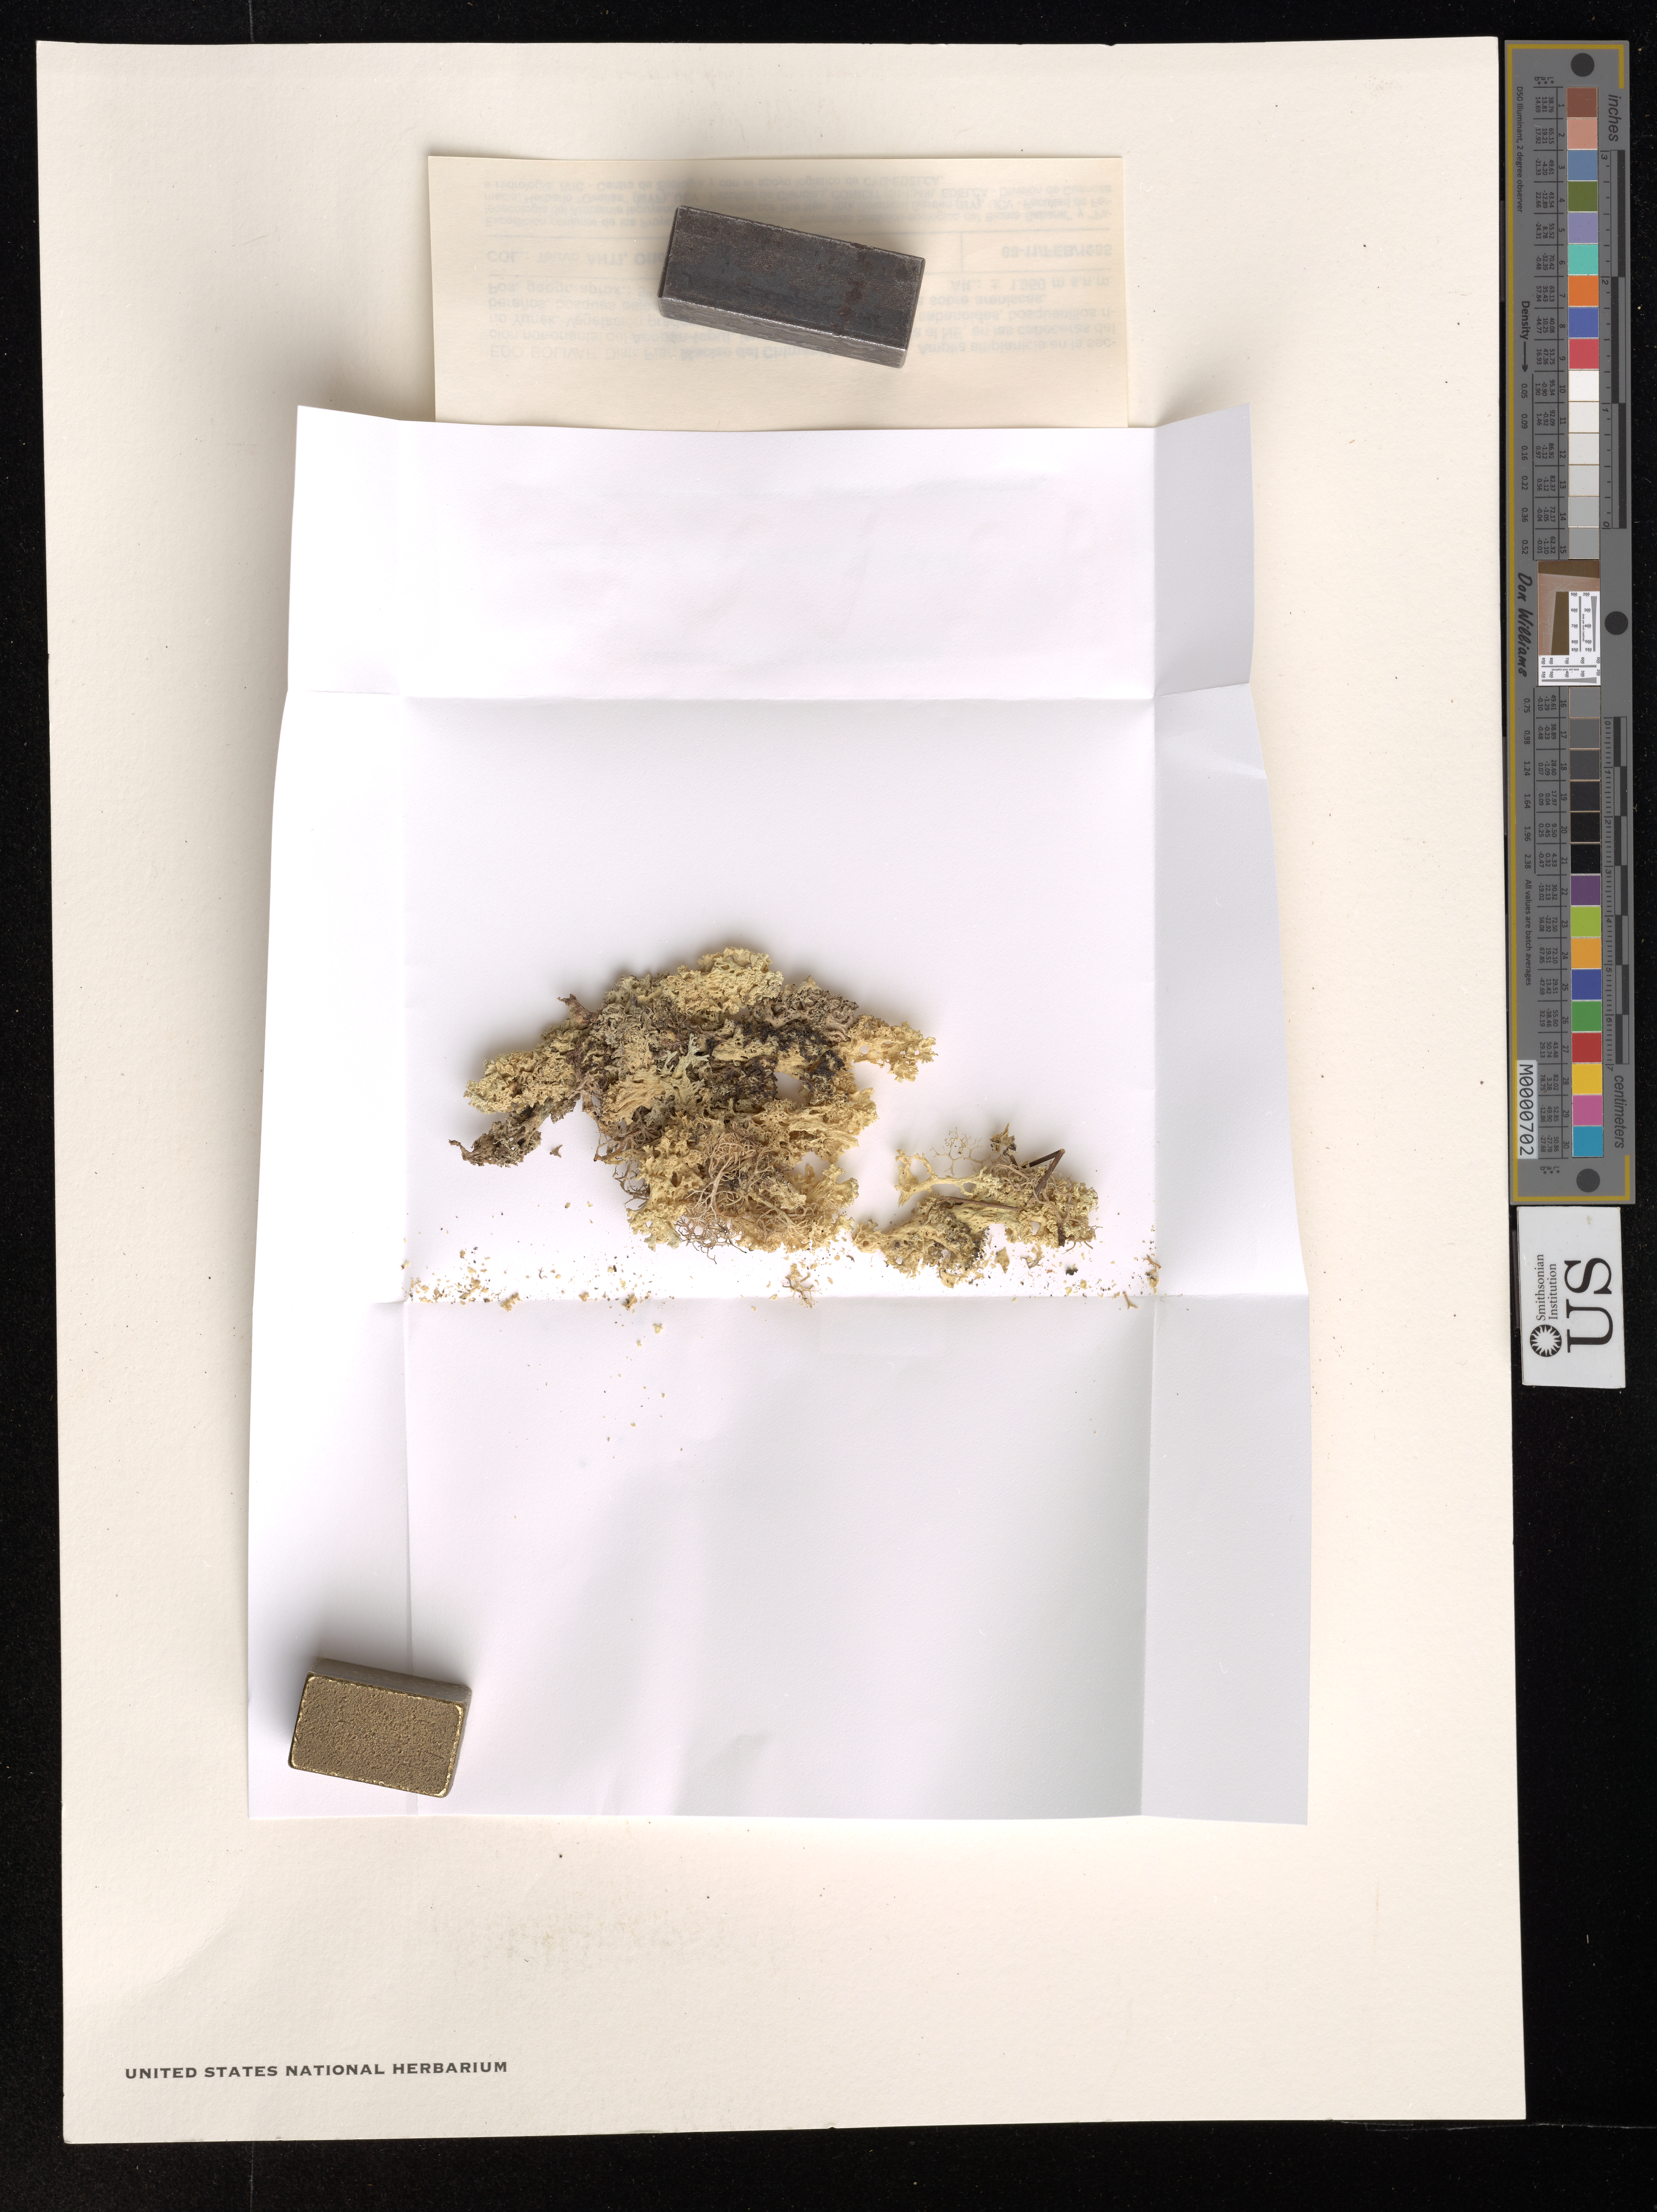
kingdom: Fungi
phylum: Ascomycota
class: Lecanoromycetes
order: Lecanorales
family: Cladoniaceae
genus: Cladonia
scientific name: Cladonia subreticulata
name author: Ahti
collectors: T. T. Ahti, O. Huber & J. J. Pipoly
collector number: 45172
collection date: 1985-02-08/1985-02-11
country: Venezuela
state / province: Bolivar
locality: Distr. Piar: Macizo del Chimantá, sector SE. Amplia altiplanicie en la sección nor-oriental del Acopán-tepui, levemente inclinada hacia el NE, en las cabeceras del río Yunék.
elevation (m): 1.95